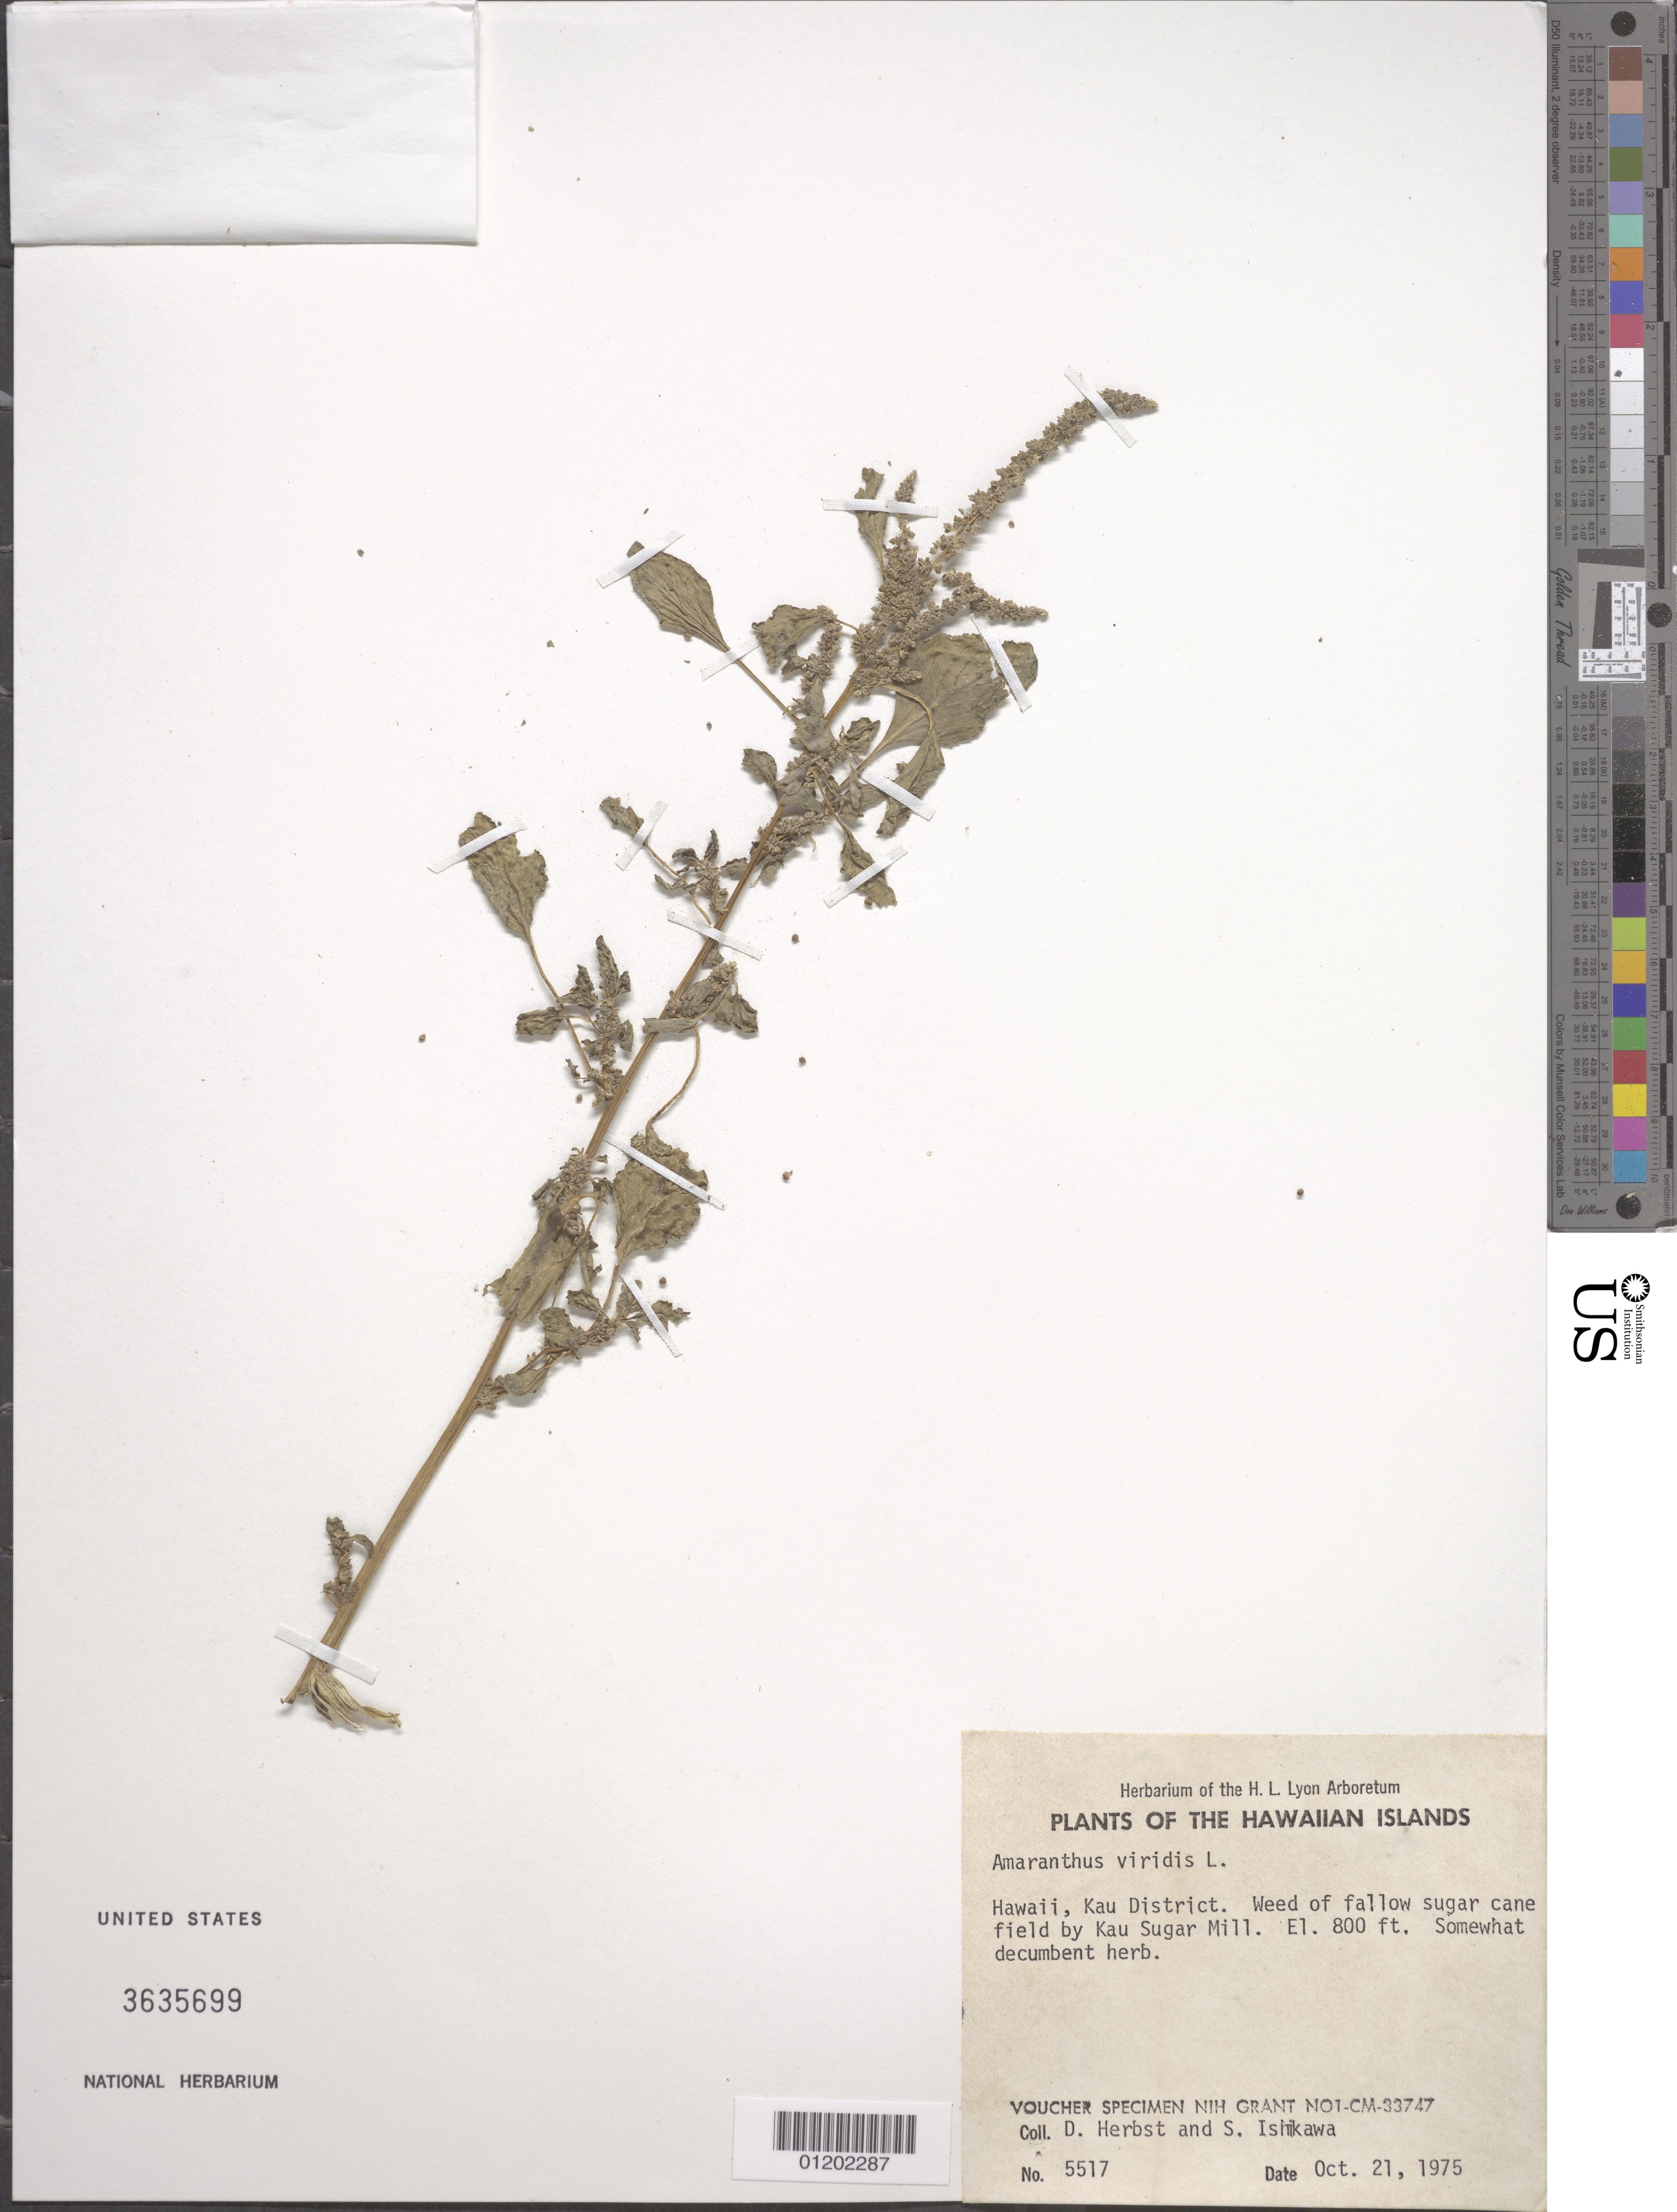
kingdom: Plantae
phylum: Tracheophyta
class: Magnoliopsida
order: Caryophyllales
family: Amaranthaceae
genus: Amaranthus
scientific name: Amaranthus viridis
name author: L.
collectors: D. R. Herbst & S. Ishikawa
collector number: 5517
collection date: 1975-10-21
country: United States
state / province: Hawaii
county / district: Hawaii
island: Hawaii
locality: Kau District, fallow sugar cane field by Kau Sugar Mill.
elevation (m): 244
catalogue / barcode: US 3635699